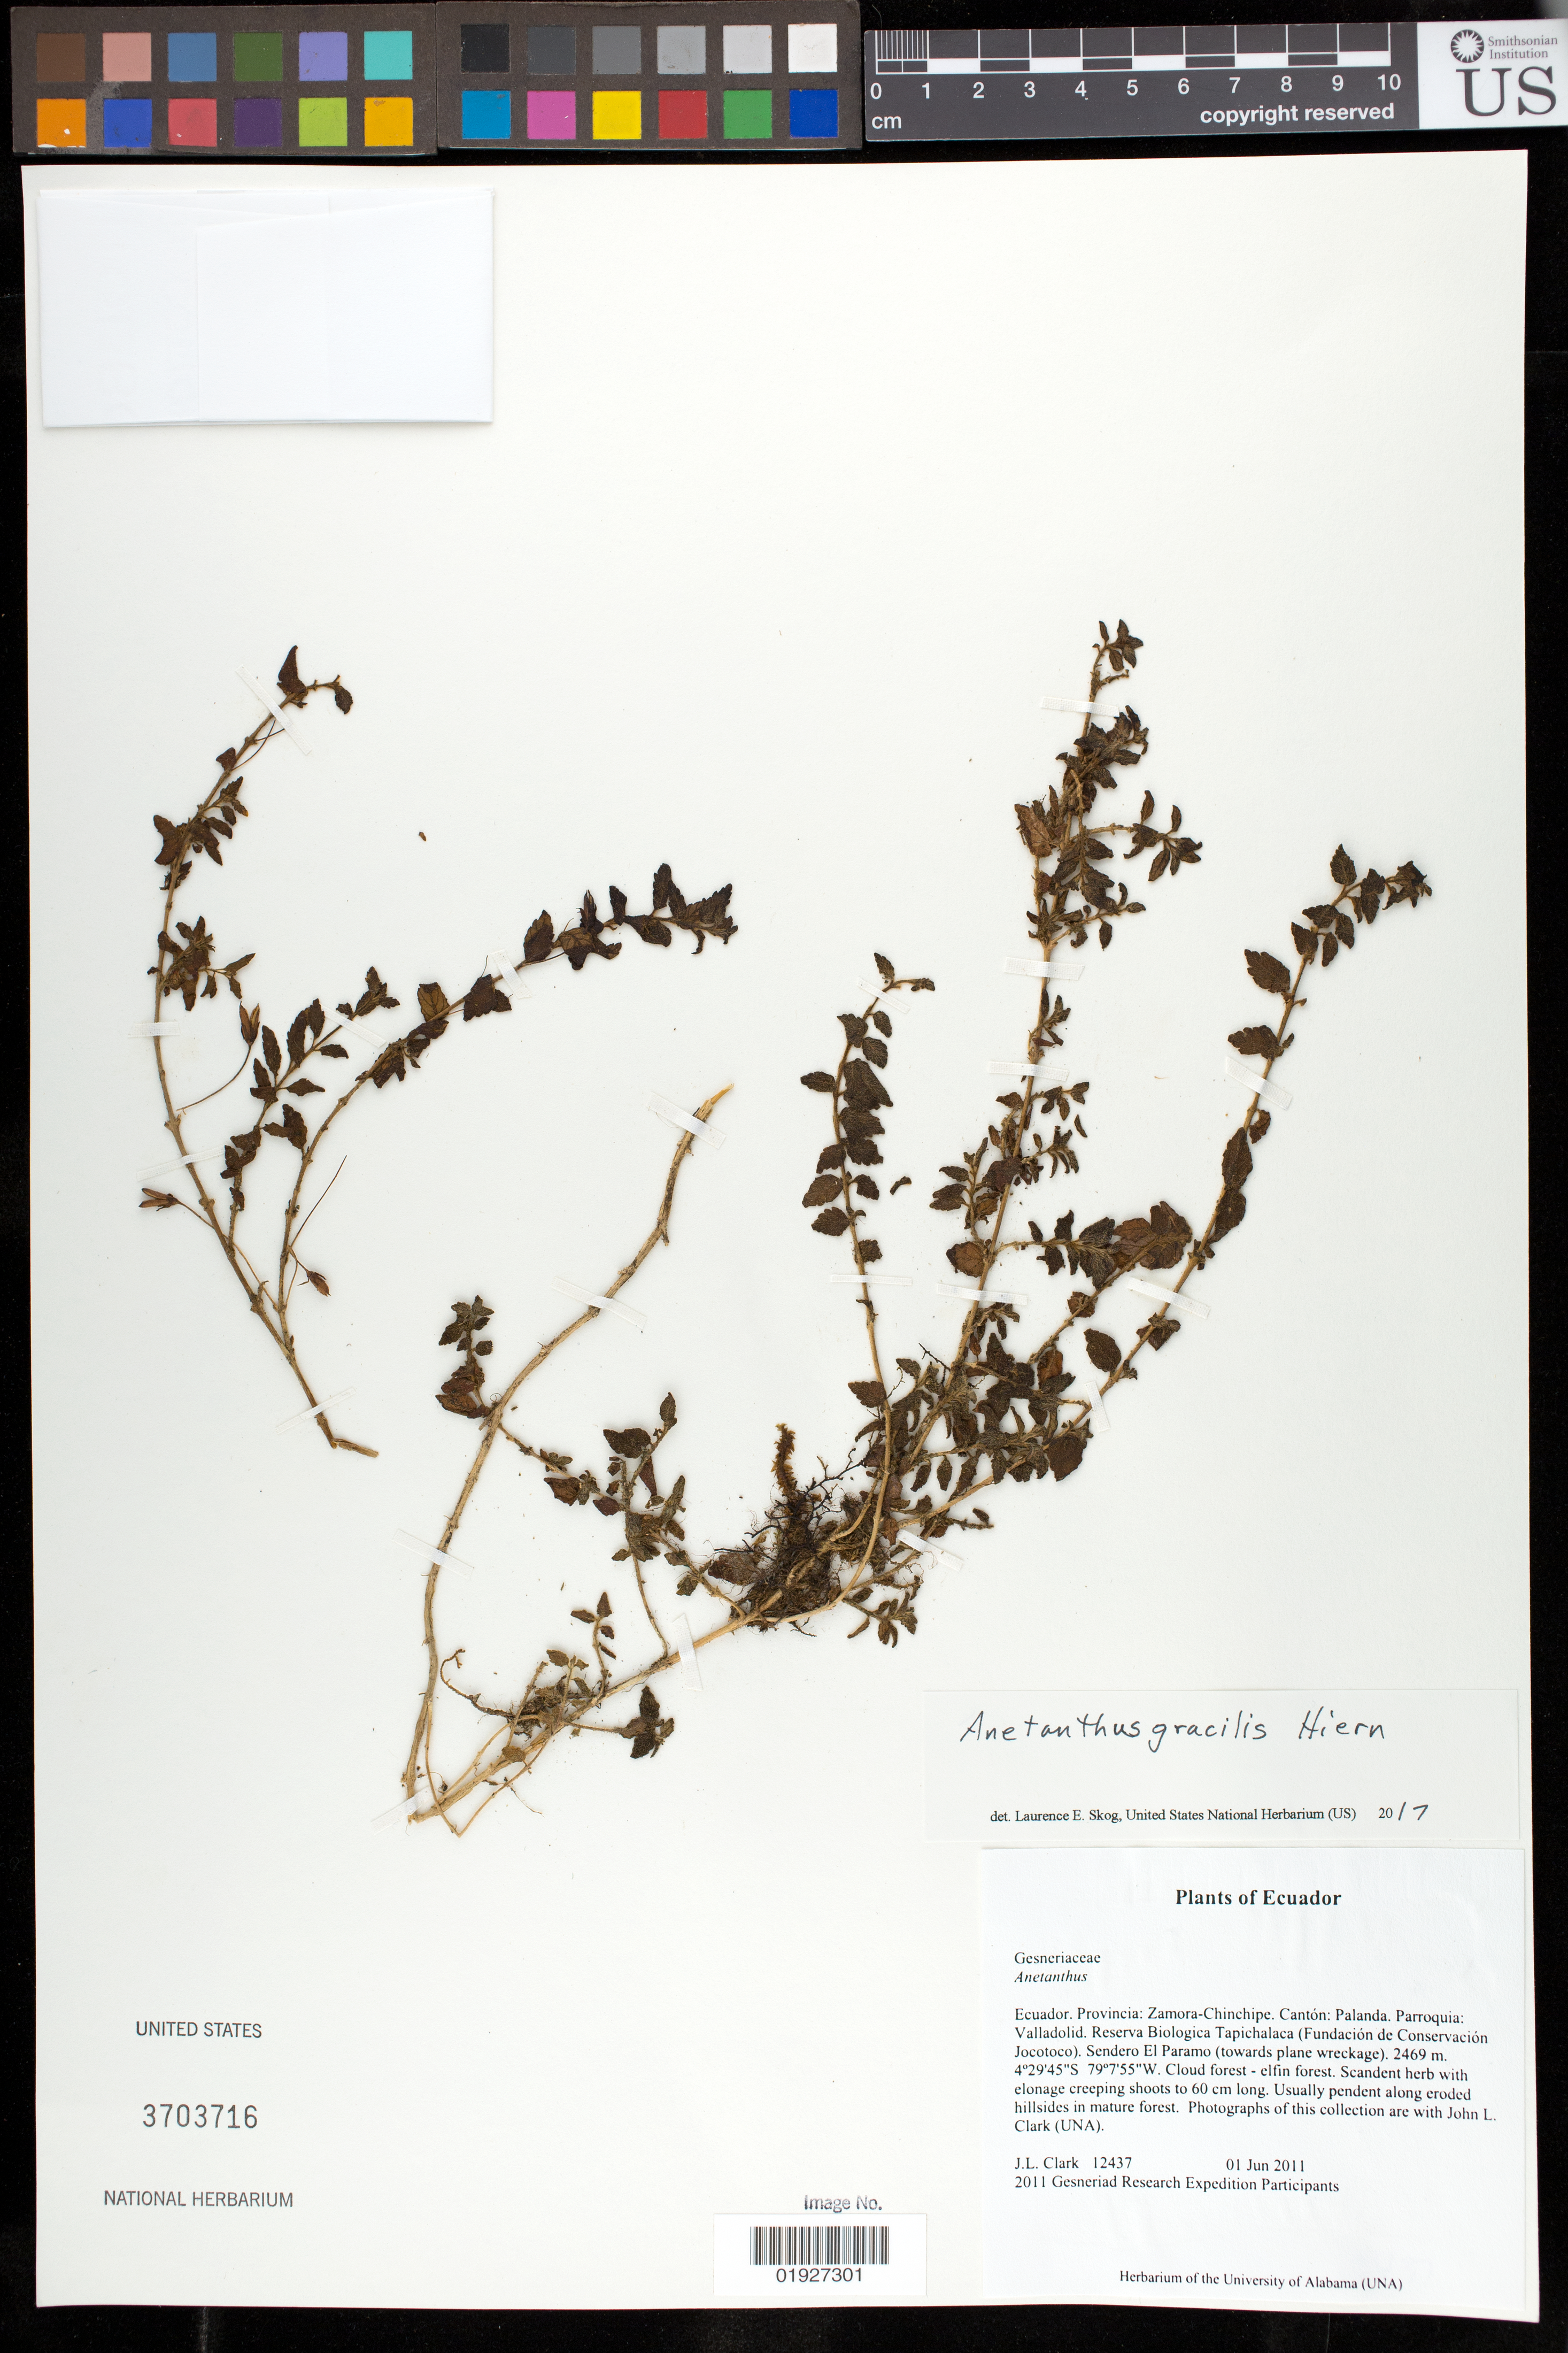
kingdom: Plantae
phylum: Tracheophyta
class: Magnoliopsida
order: Lamiales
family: Gesneriaceae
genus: Anetanthus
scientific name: Anetanthus zamorensis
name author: J.L. Clark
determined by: Skog, Laurence E.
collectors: J. L. Clark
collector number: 12437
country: Ecuador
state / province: Zamora-Chinchipe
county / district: Canton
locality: Palanda, Parroquia, Valladolid Reserva Biologica Tapichalaca, Fundacion de Conservacipon Jocotoco, Sendero El Paramo, towards plane wreckage.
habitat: Cloud forest-elfin forest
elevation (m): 2469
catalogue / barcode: US 3703716